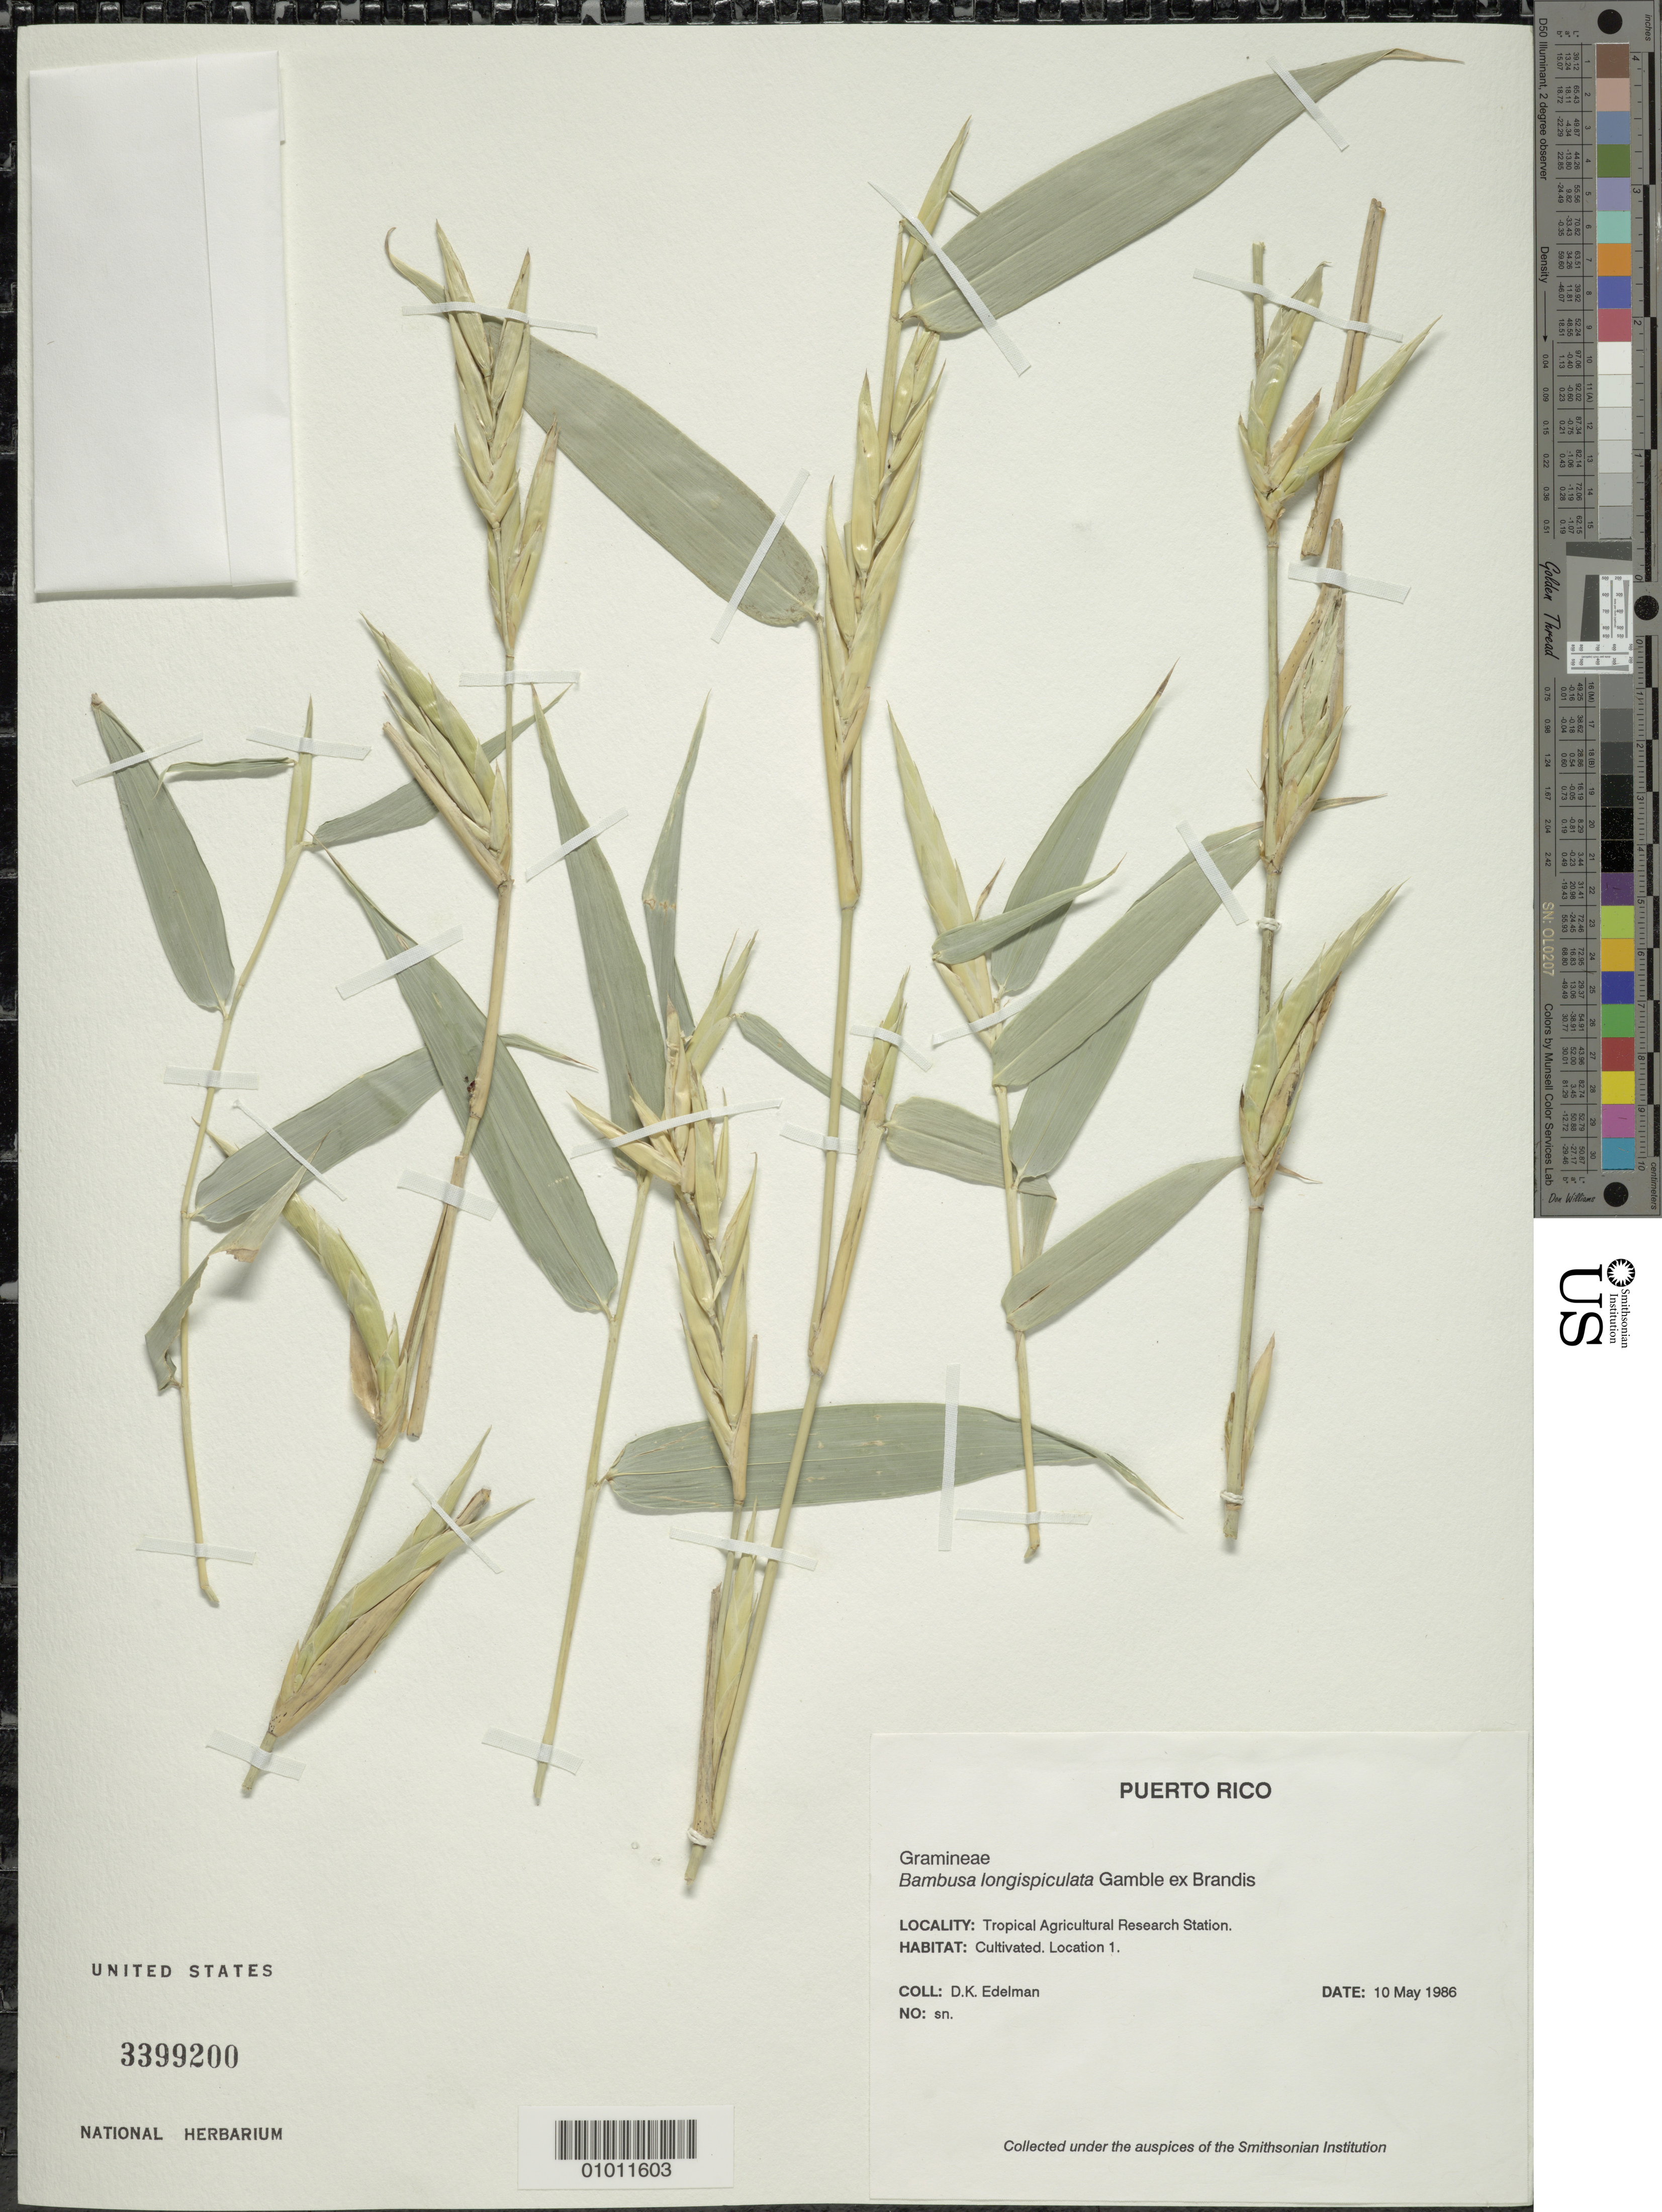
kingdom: Plantae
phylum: Tracheophyta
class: Liliopsida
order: Poales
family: Poaceae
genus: Bambusa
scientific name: Bambusa longispiculata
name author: Gamble ex Brandis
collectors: D. Edelman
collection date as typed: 10 May 1986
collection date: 1986-05-10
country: Puerto Rico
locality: Tropical Agricultural Research Station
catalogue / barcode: US 3399200